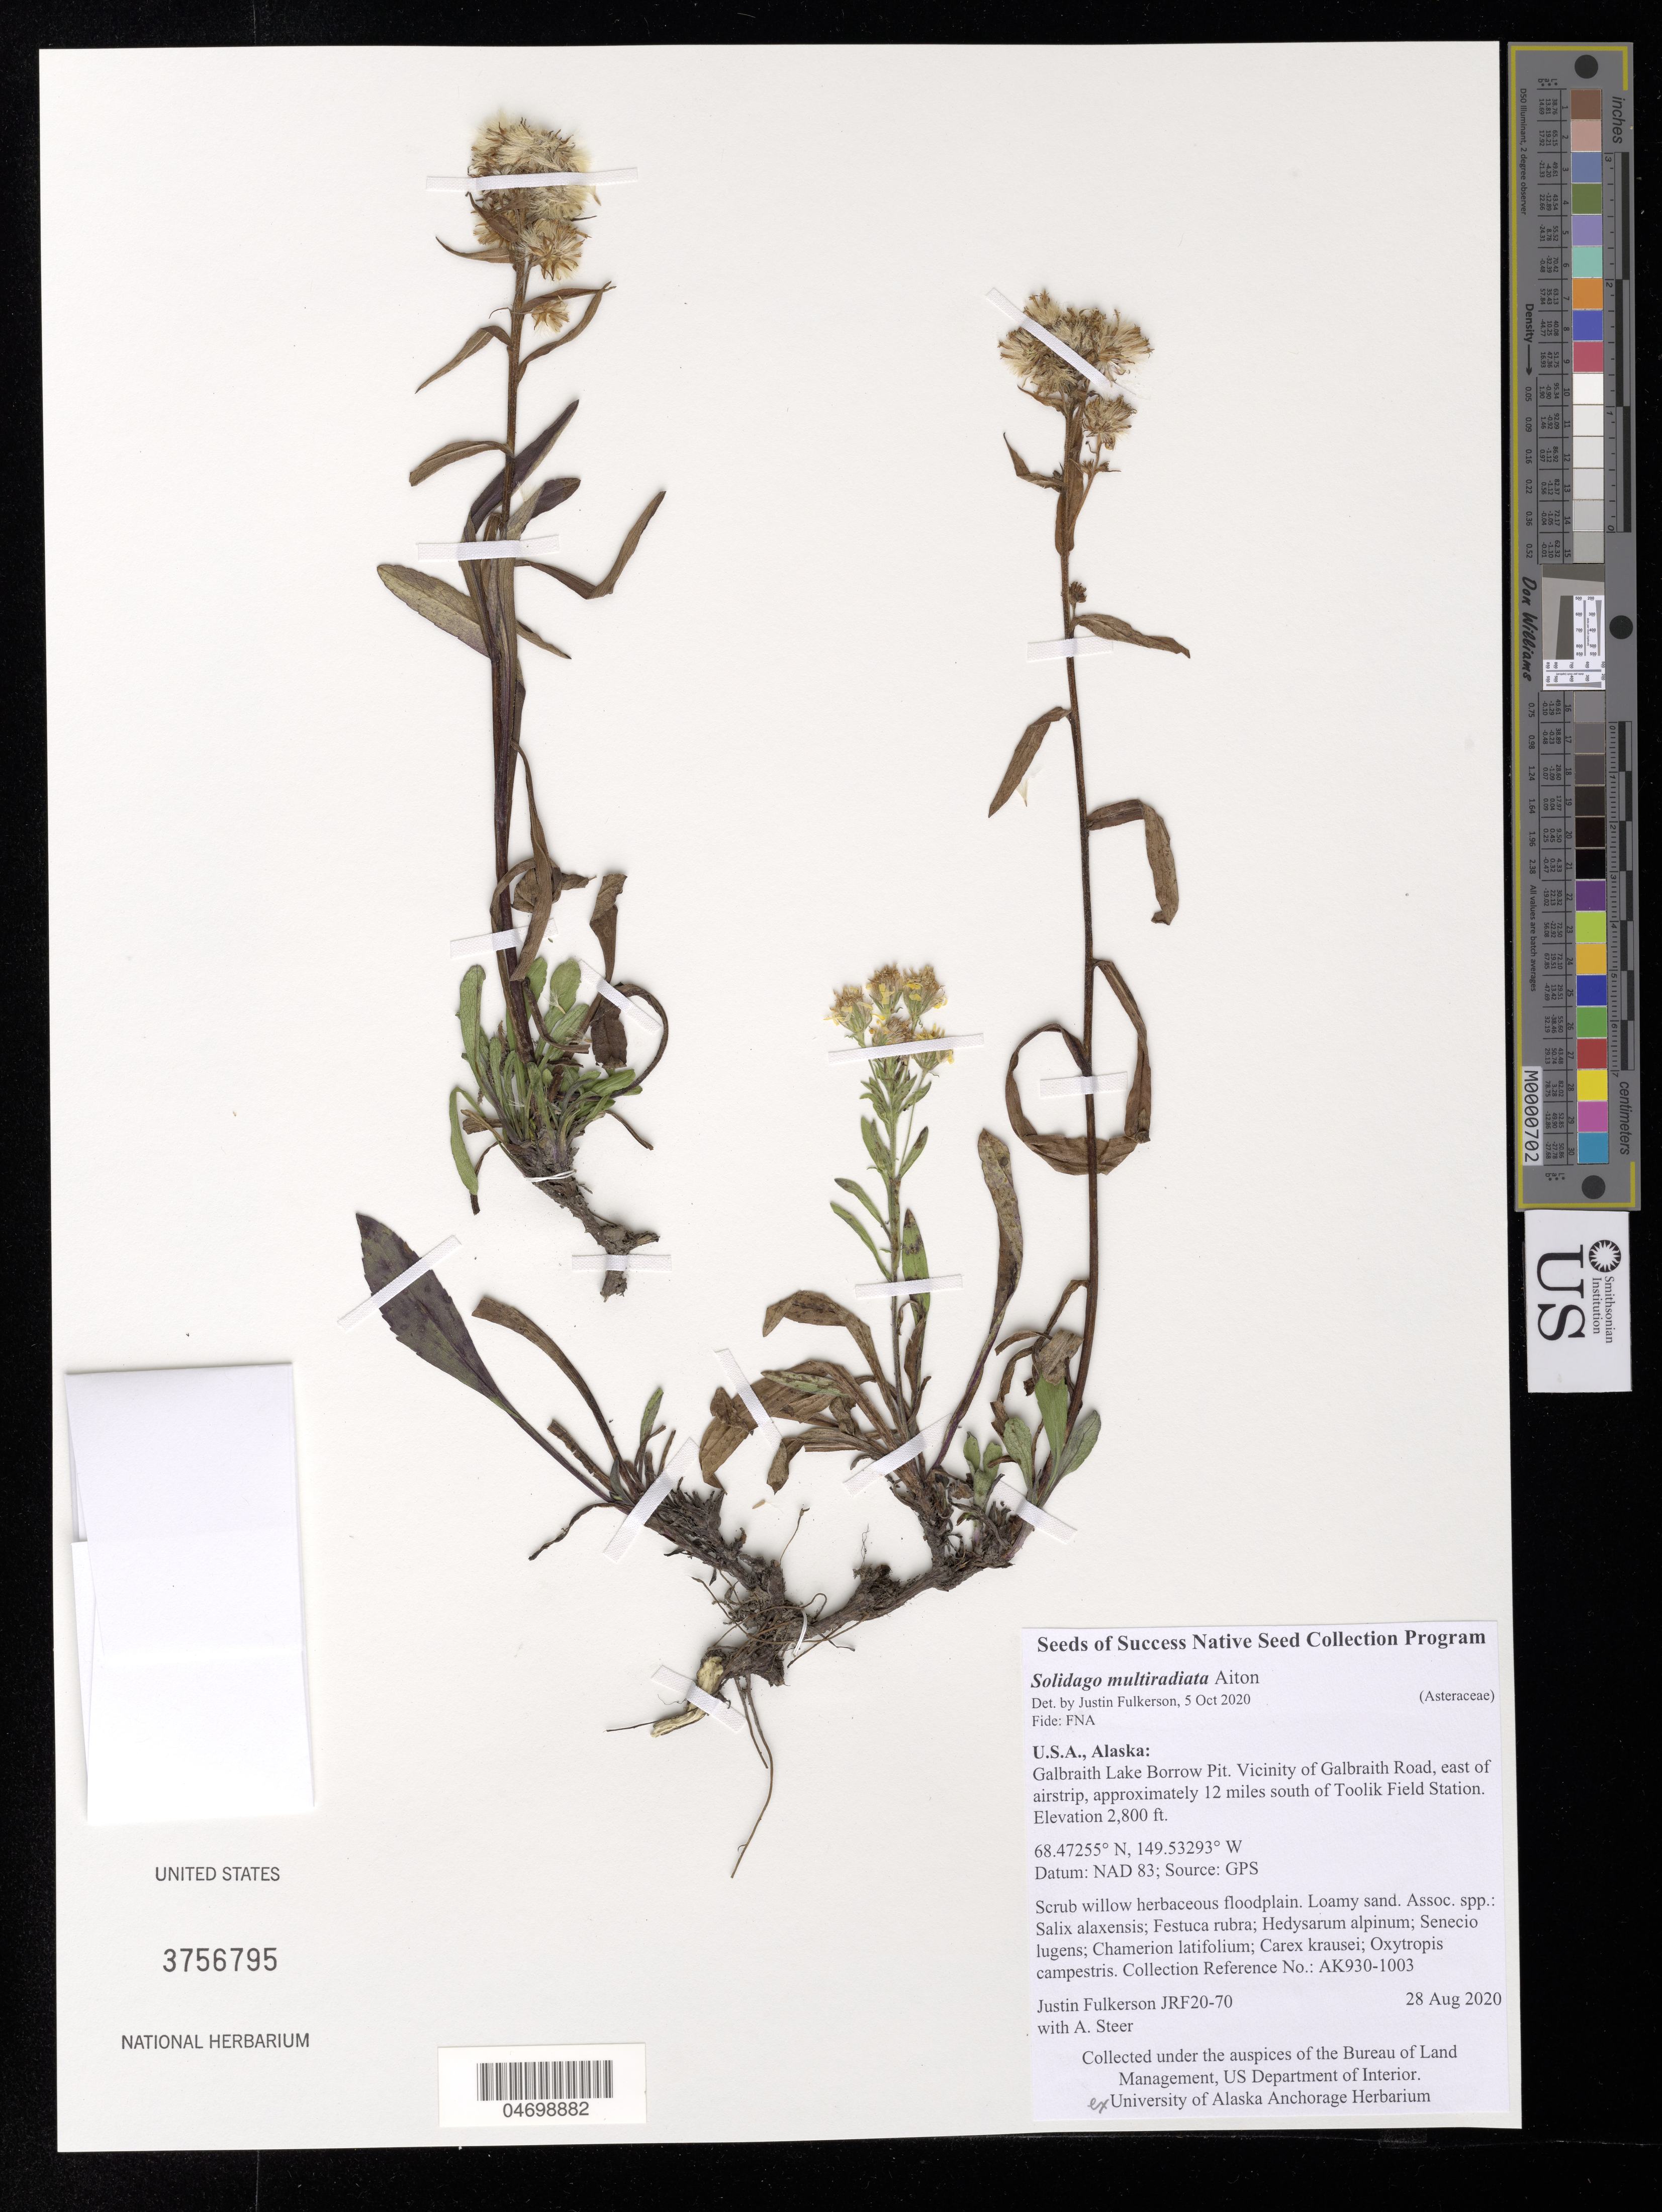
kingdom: Plantae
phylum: Tracheophyta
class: Magnoliopsida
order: Asterales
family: Asteraceae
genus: Solidago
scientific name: Solidago multiradiata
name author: Aiton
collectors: J. Fulkerson & A. Steer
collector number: AK930-1003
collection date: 2020-08-28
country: United States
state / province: Alaska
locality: Galbraith Lake Borrow Pit. 12 mi. S of Toolik Field Station.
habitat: Scrub willow herbaceous floodplain. Loamy sand. With Salix alaxensis, Festuca rubra, Senecio lugens, etc.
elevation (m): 853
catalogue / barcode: US 3756795